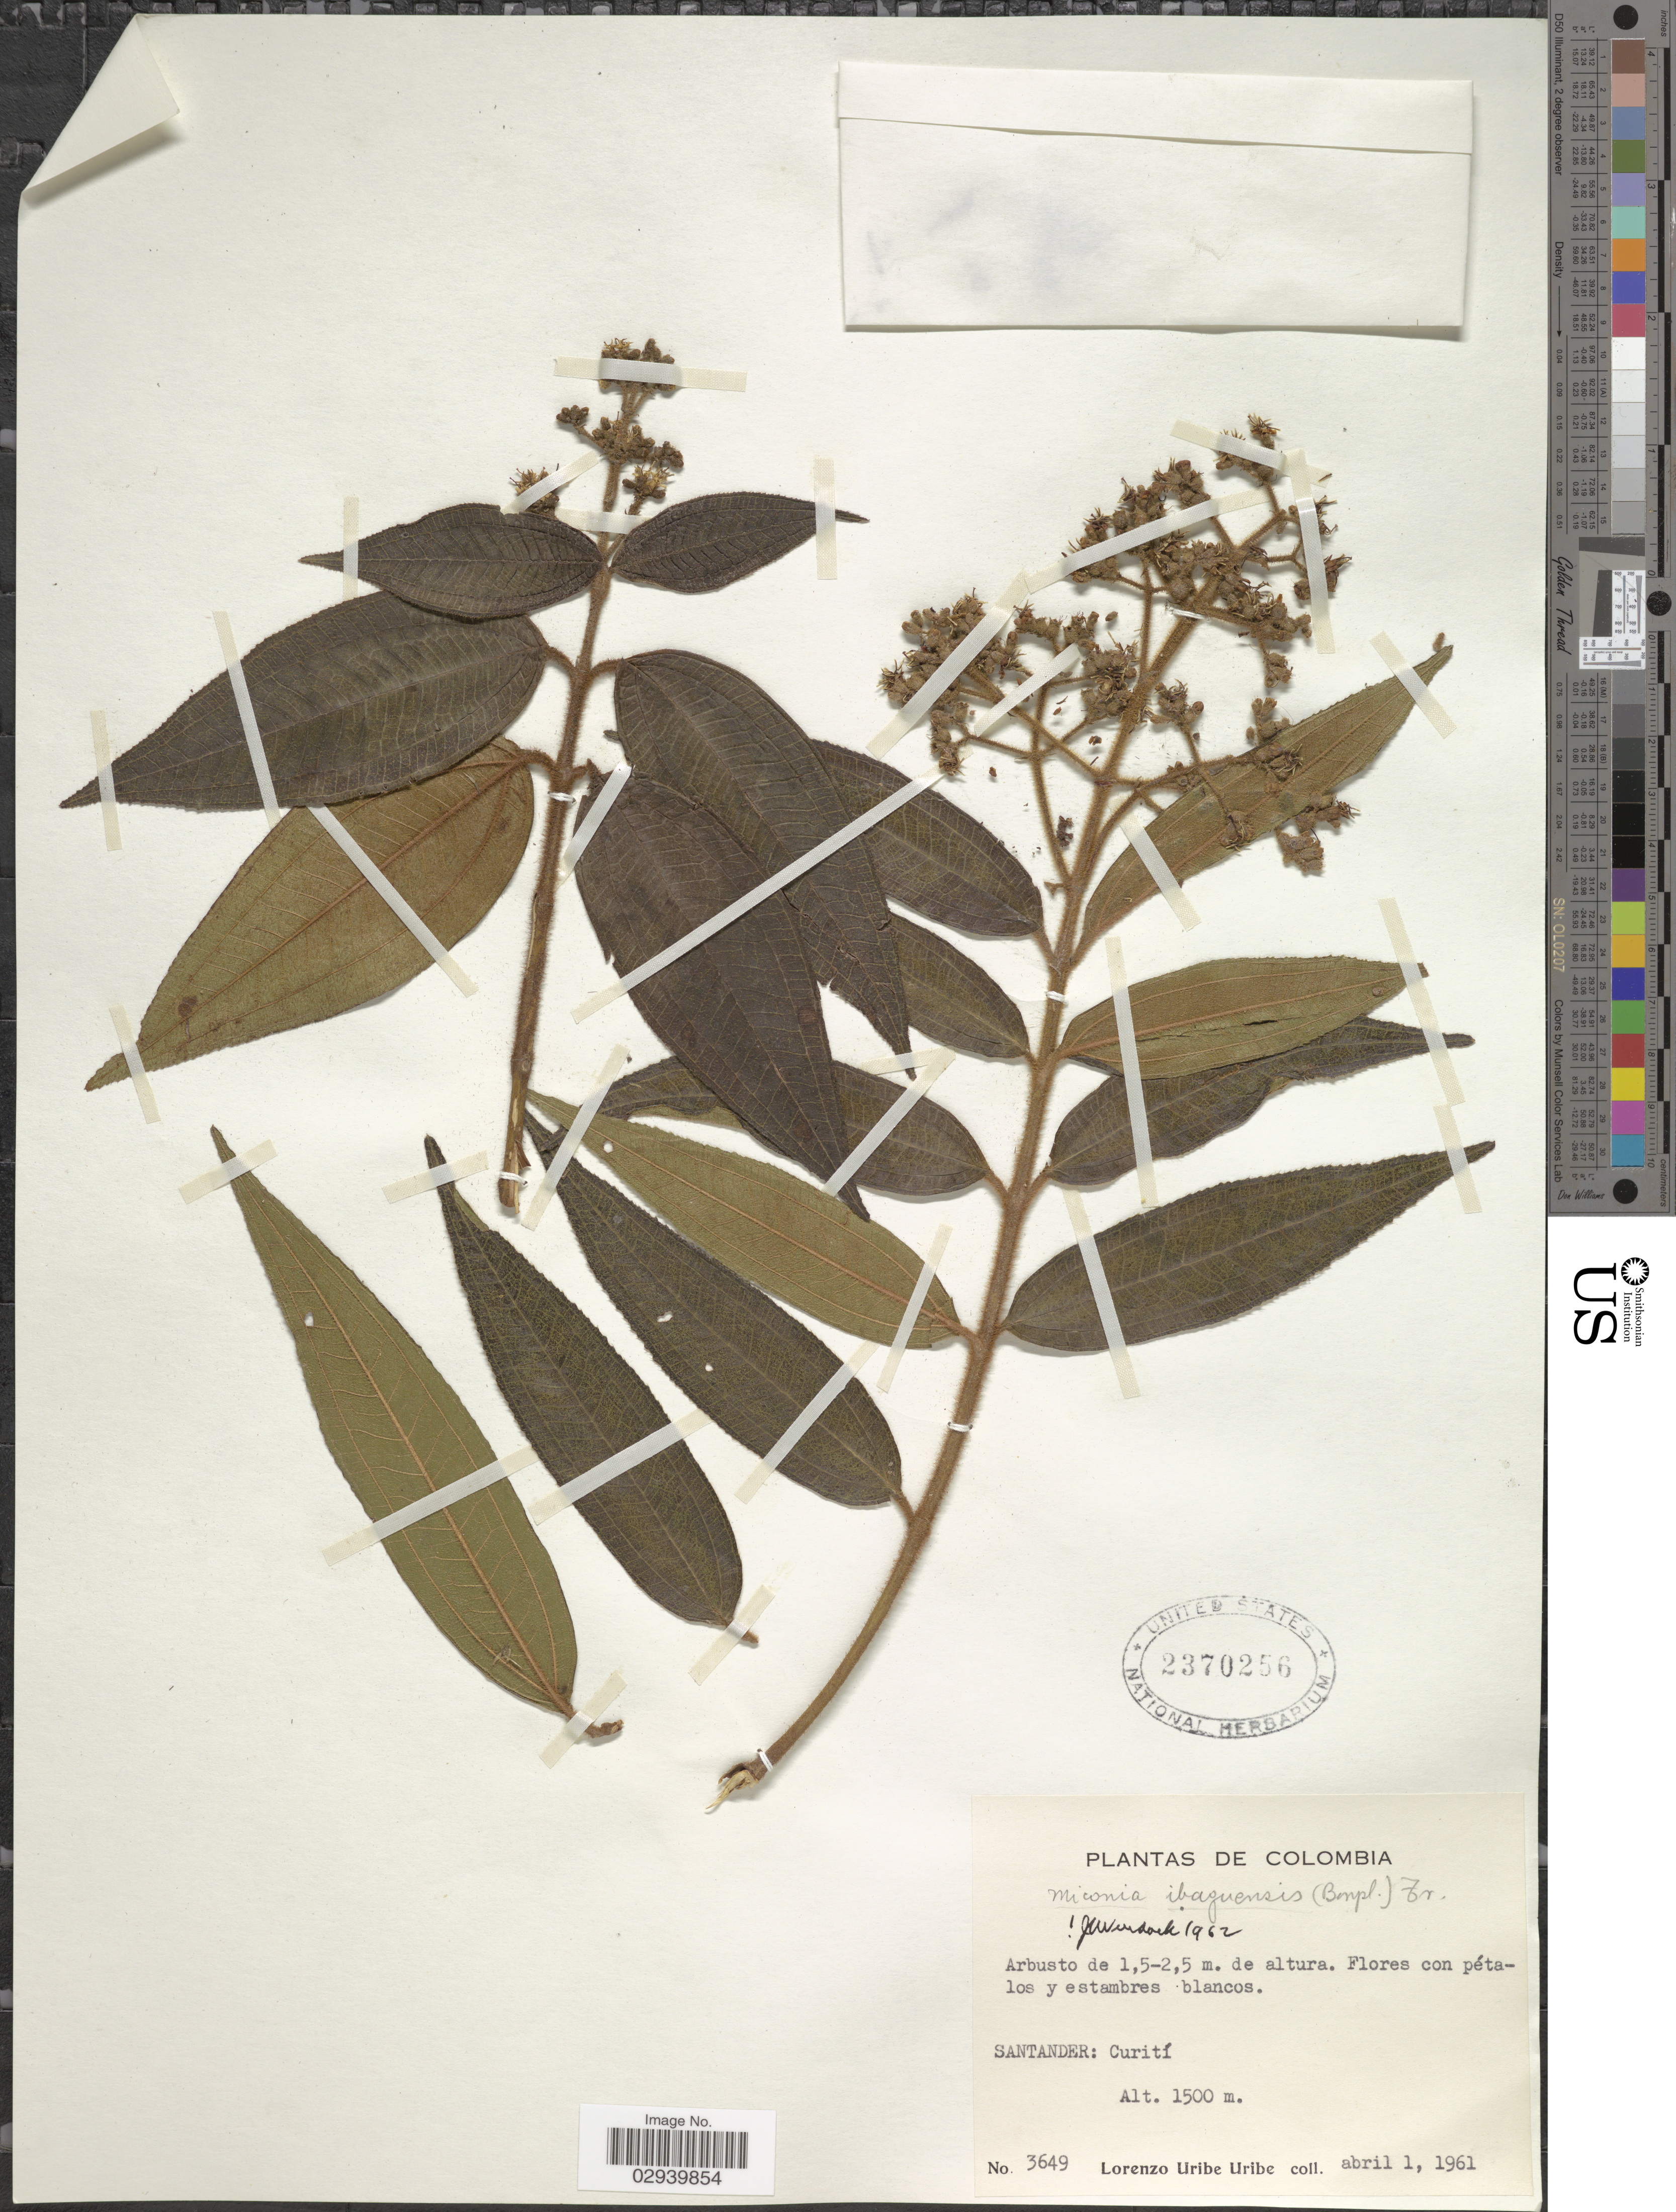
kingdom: Plantae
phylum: Tracheophyta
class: Magnoliopsida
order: Myrtales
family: Melastomataceae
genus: Miconia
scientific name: Miconia ibaguensis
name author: (Bonpl.) Triana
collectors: L. Uribe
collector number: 3649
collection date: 1961-04-01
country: Colombia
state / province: Santander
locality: Santander: Curití.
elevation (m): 1500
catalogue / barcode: US 2370256